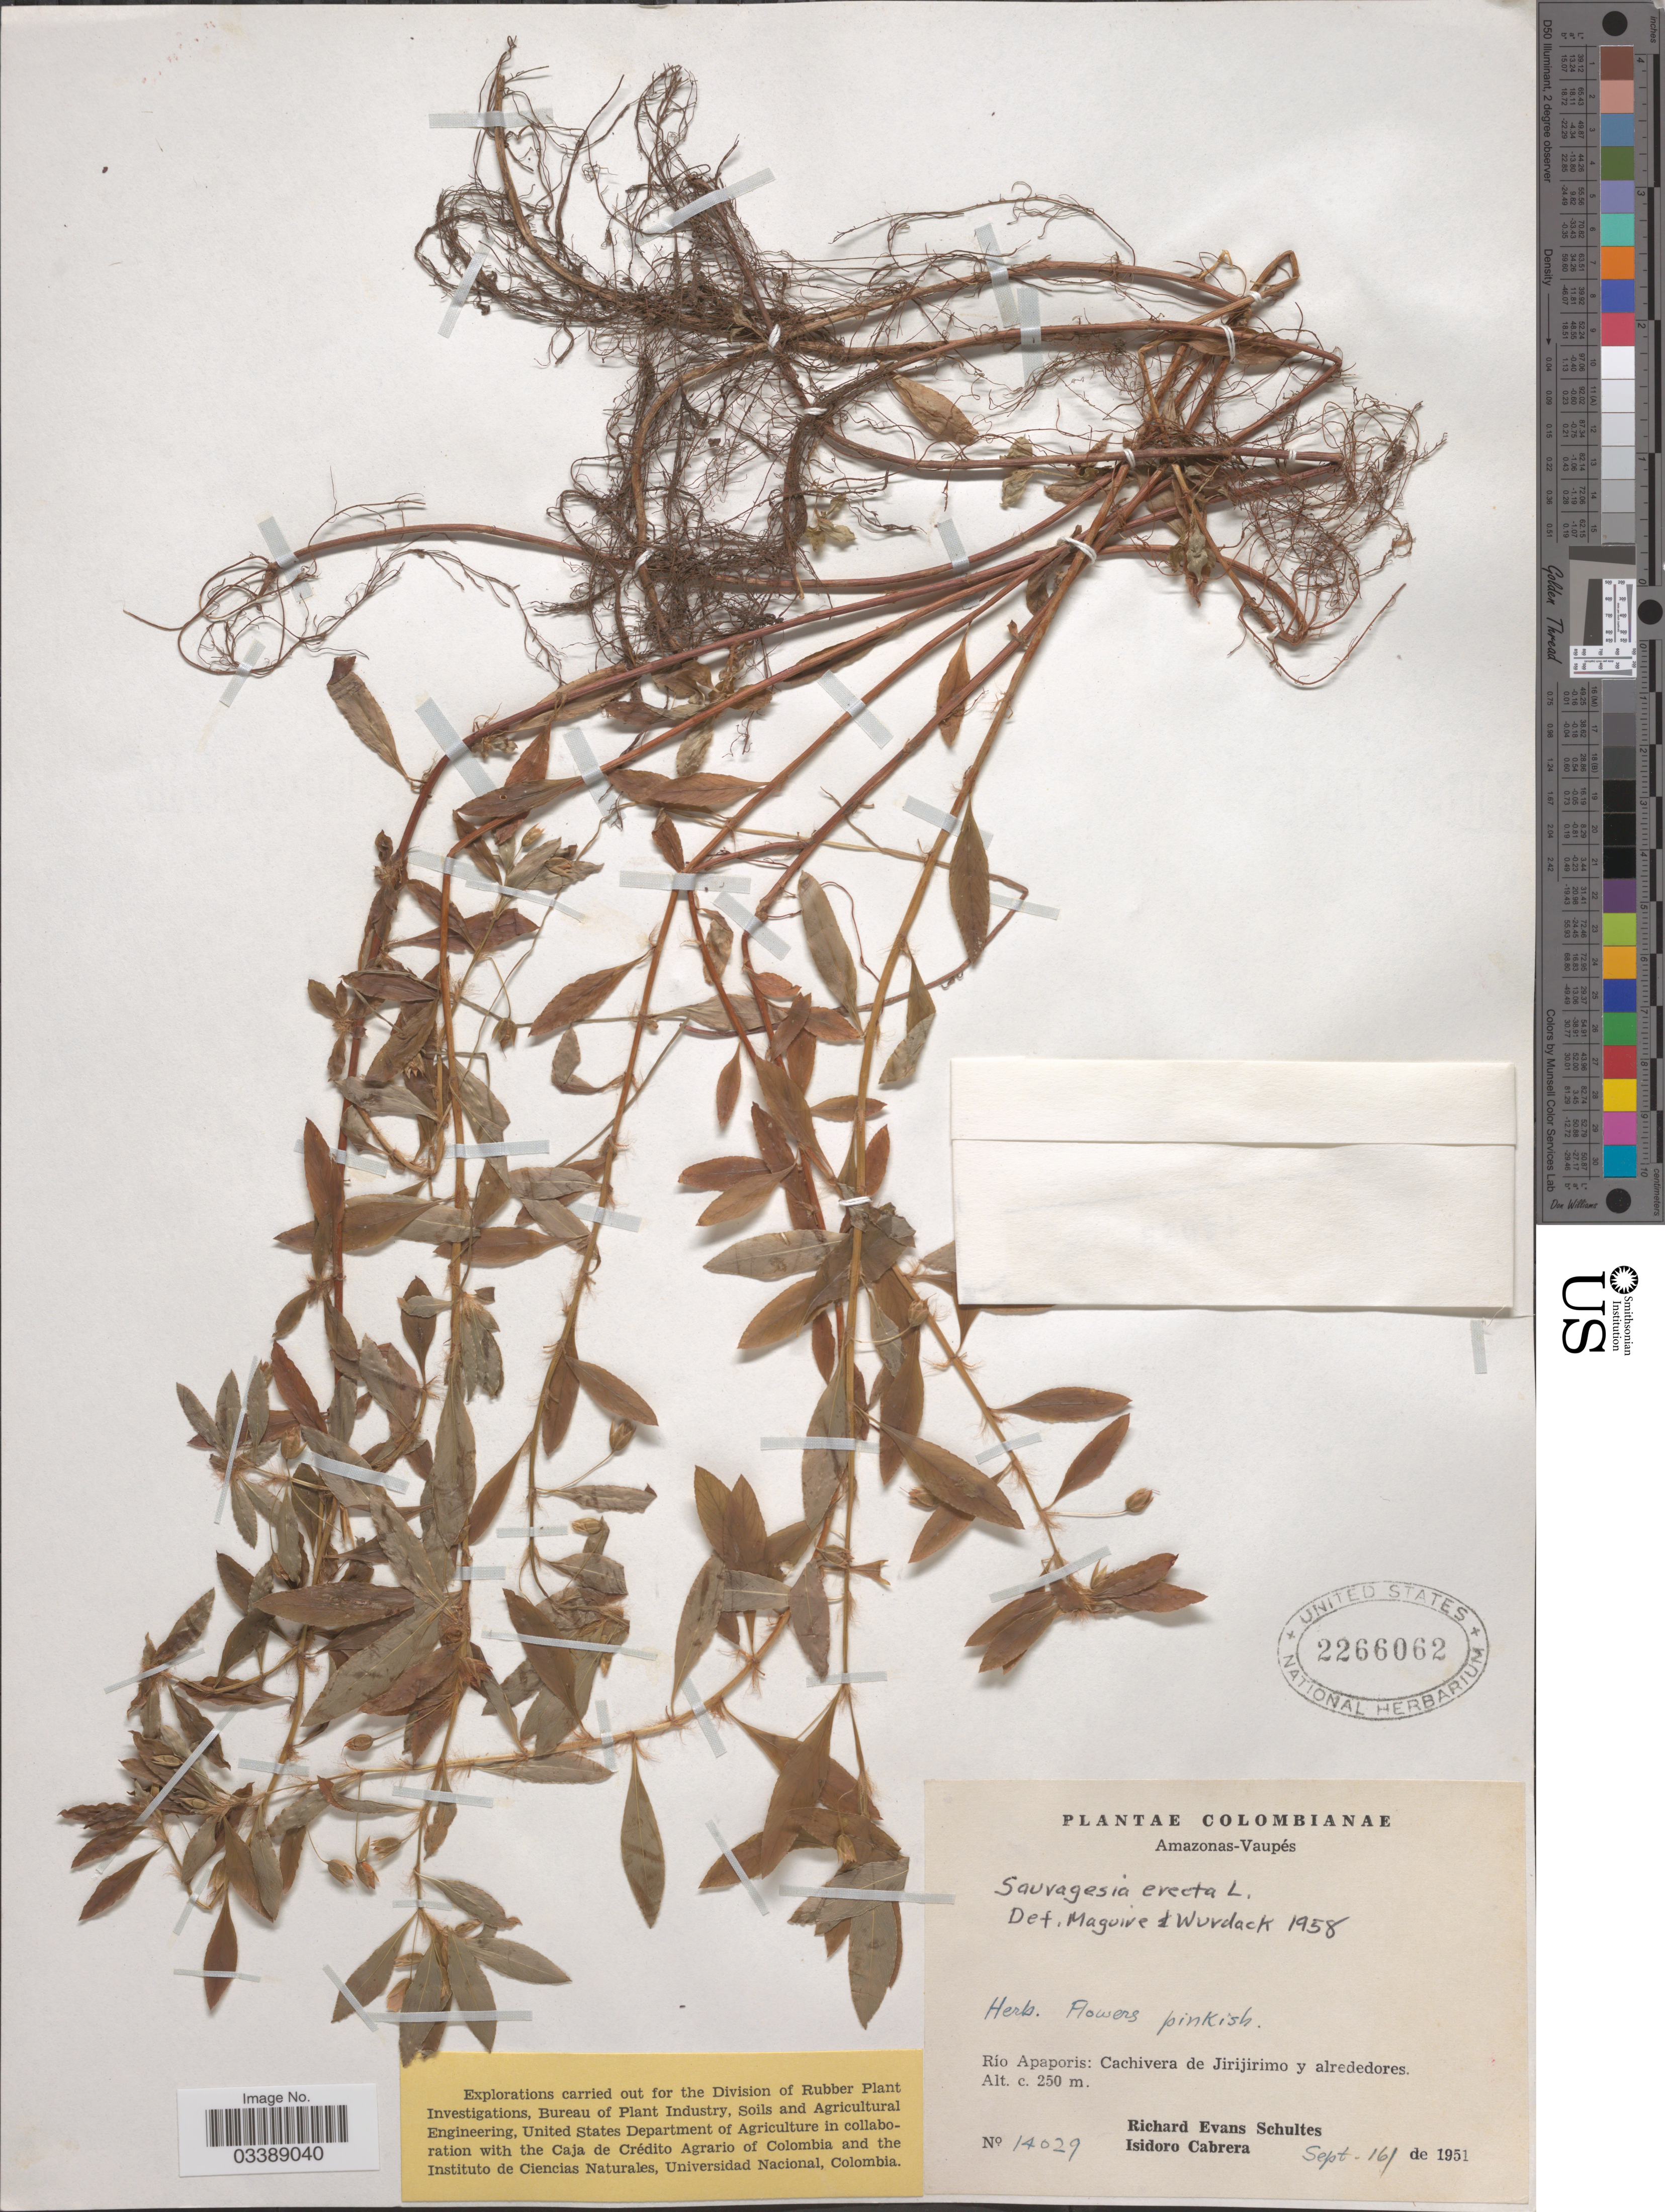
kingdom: Plantae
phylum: Tracheophyta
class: Magnoliopsida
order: Malpighiales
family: Ochnaceae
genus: Sauvagesia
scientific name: Sauvagesia erecta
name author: L.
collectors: R. E. Schultes & I. Cabrera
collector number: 14029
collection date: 1951-09-16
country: Colombia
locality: Amazonas-Vaupés. Río Apaporis: Cachivera de Jirijirimo y alrededores.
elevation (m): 250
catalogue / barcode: US 2266062